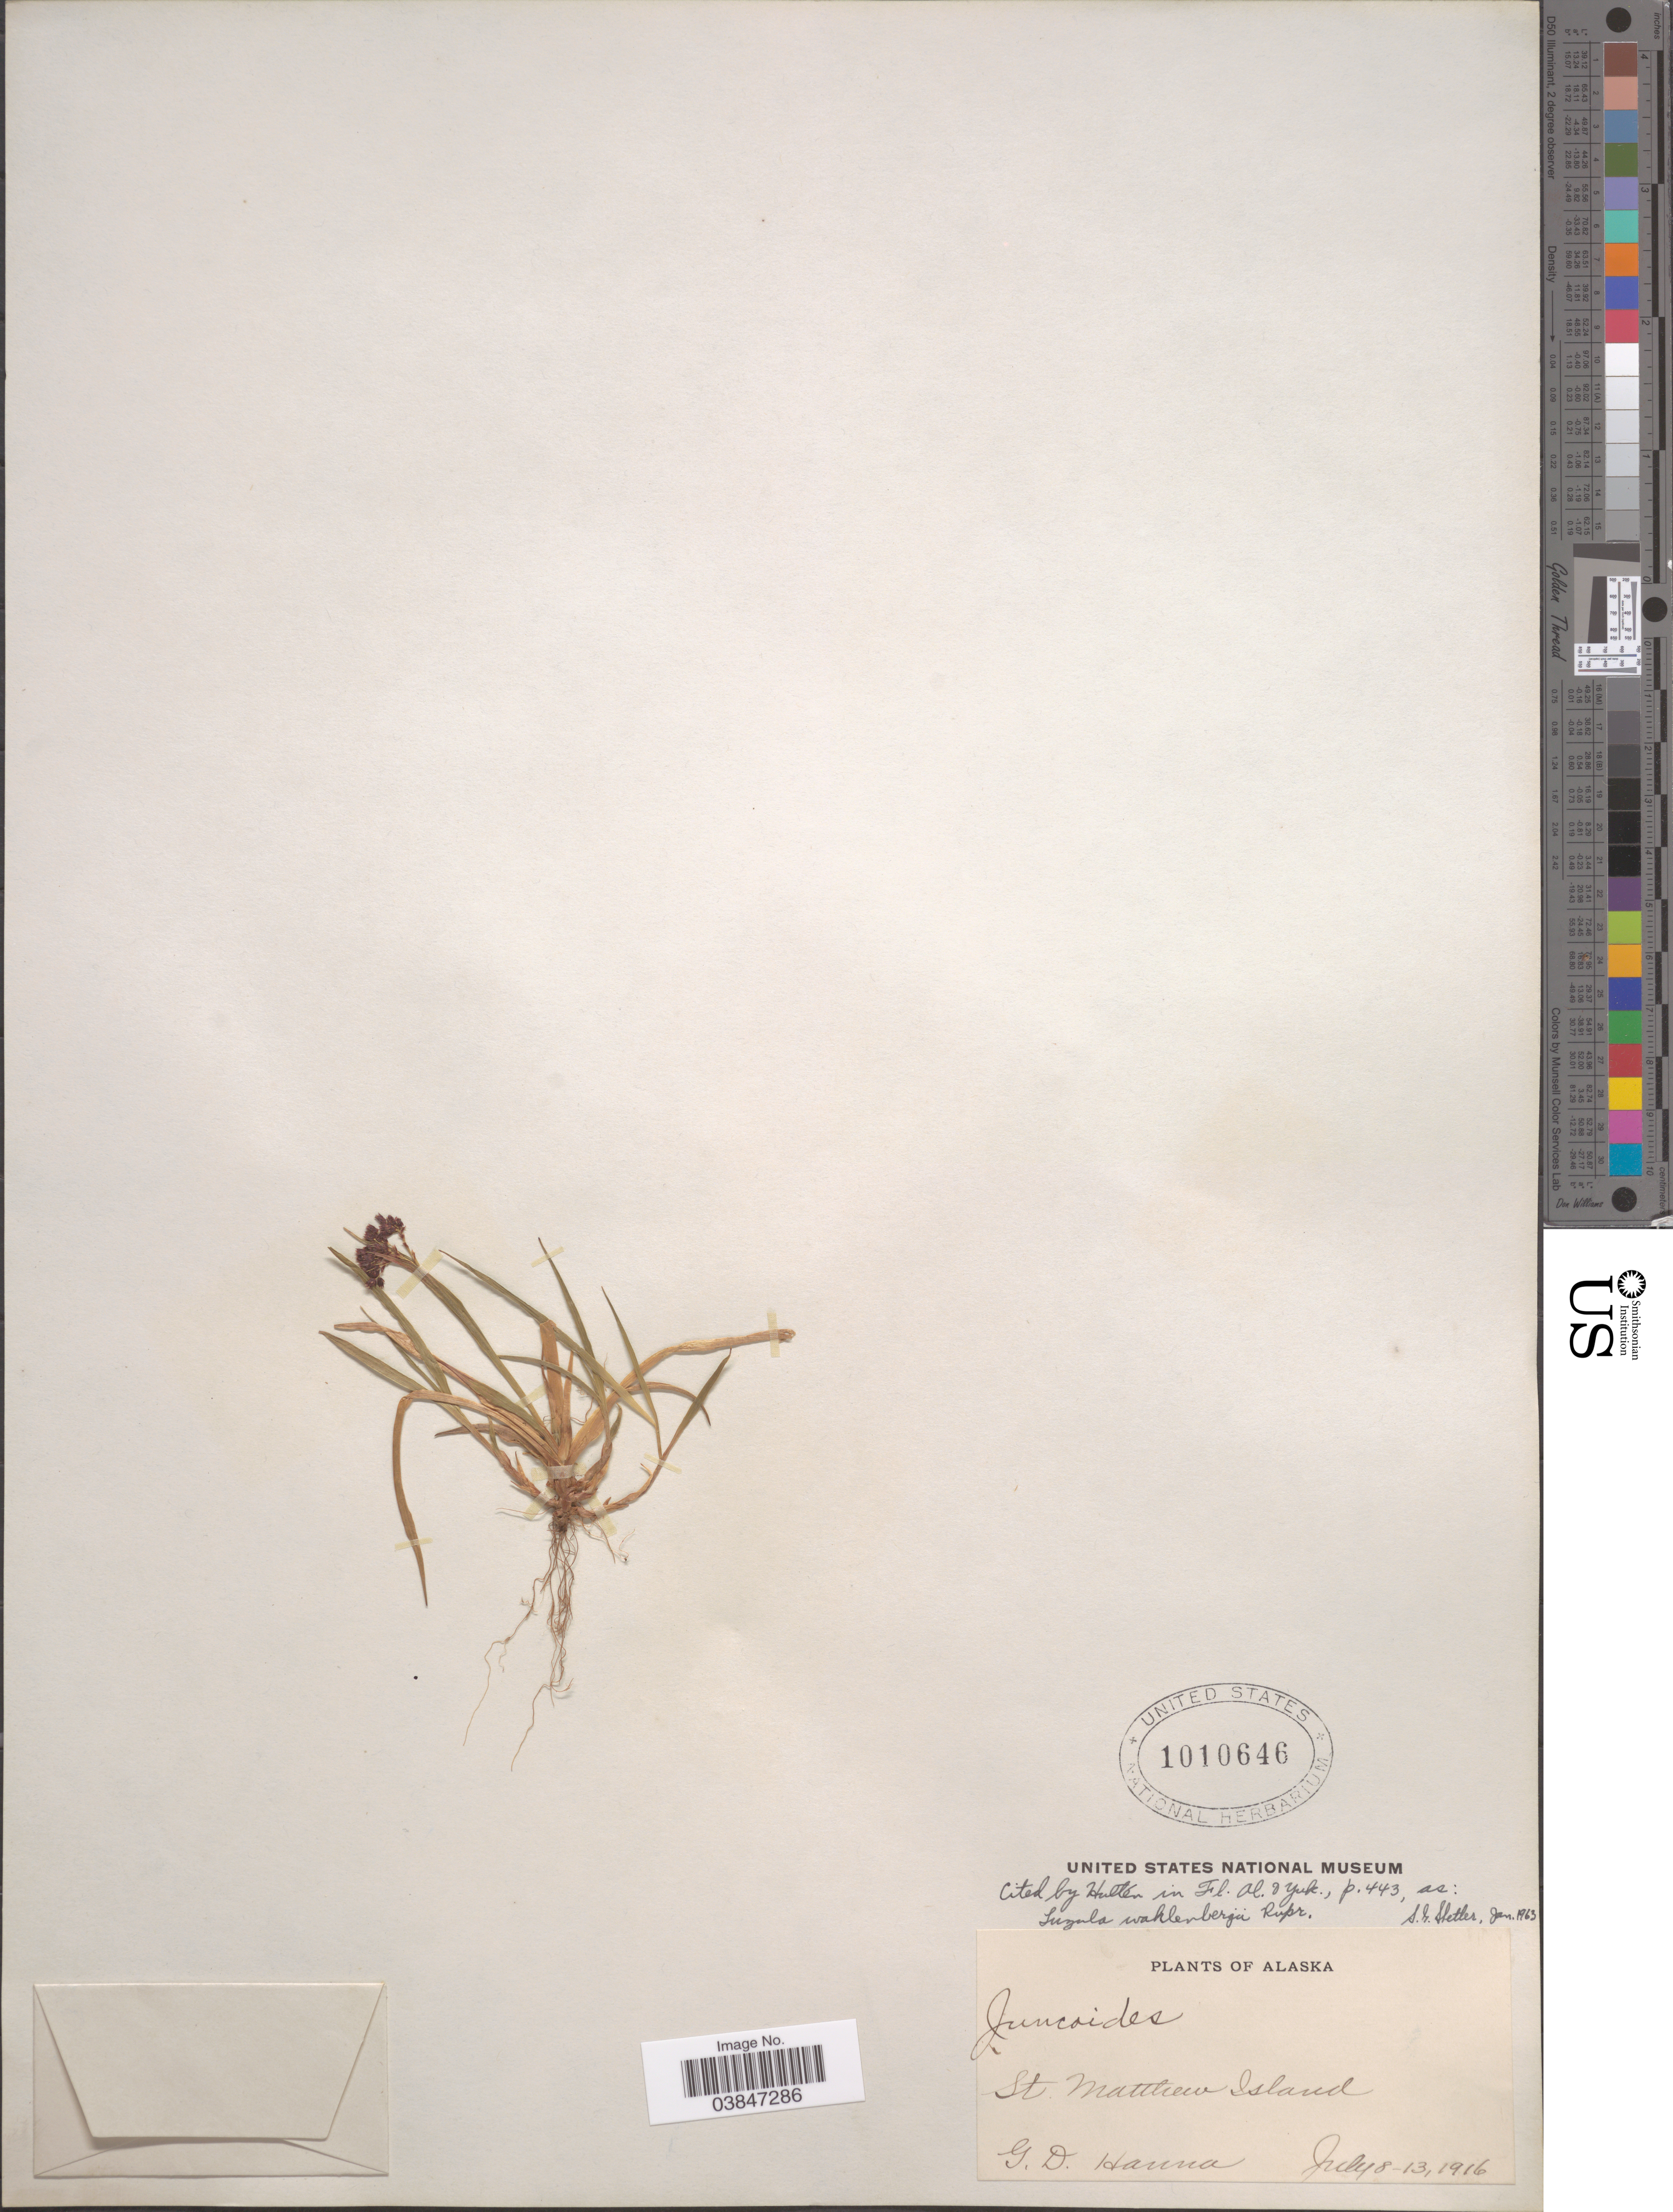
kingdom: Plantae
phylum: Tracheophyta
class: Liliopsida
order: Poales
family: Juncaceae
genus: Luzula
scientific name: Luzula wahlenbergii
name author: Rupr.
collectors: G. D. Hanna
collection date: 1916-07-08/1916-07-13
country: United States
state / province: Alaska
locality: St. Matthew Island.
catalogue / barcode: US 1010646